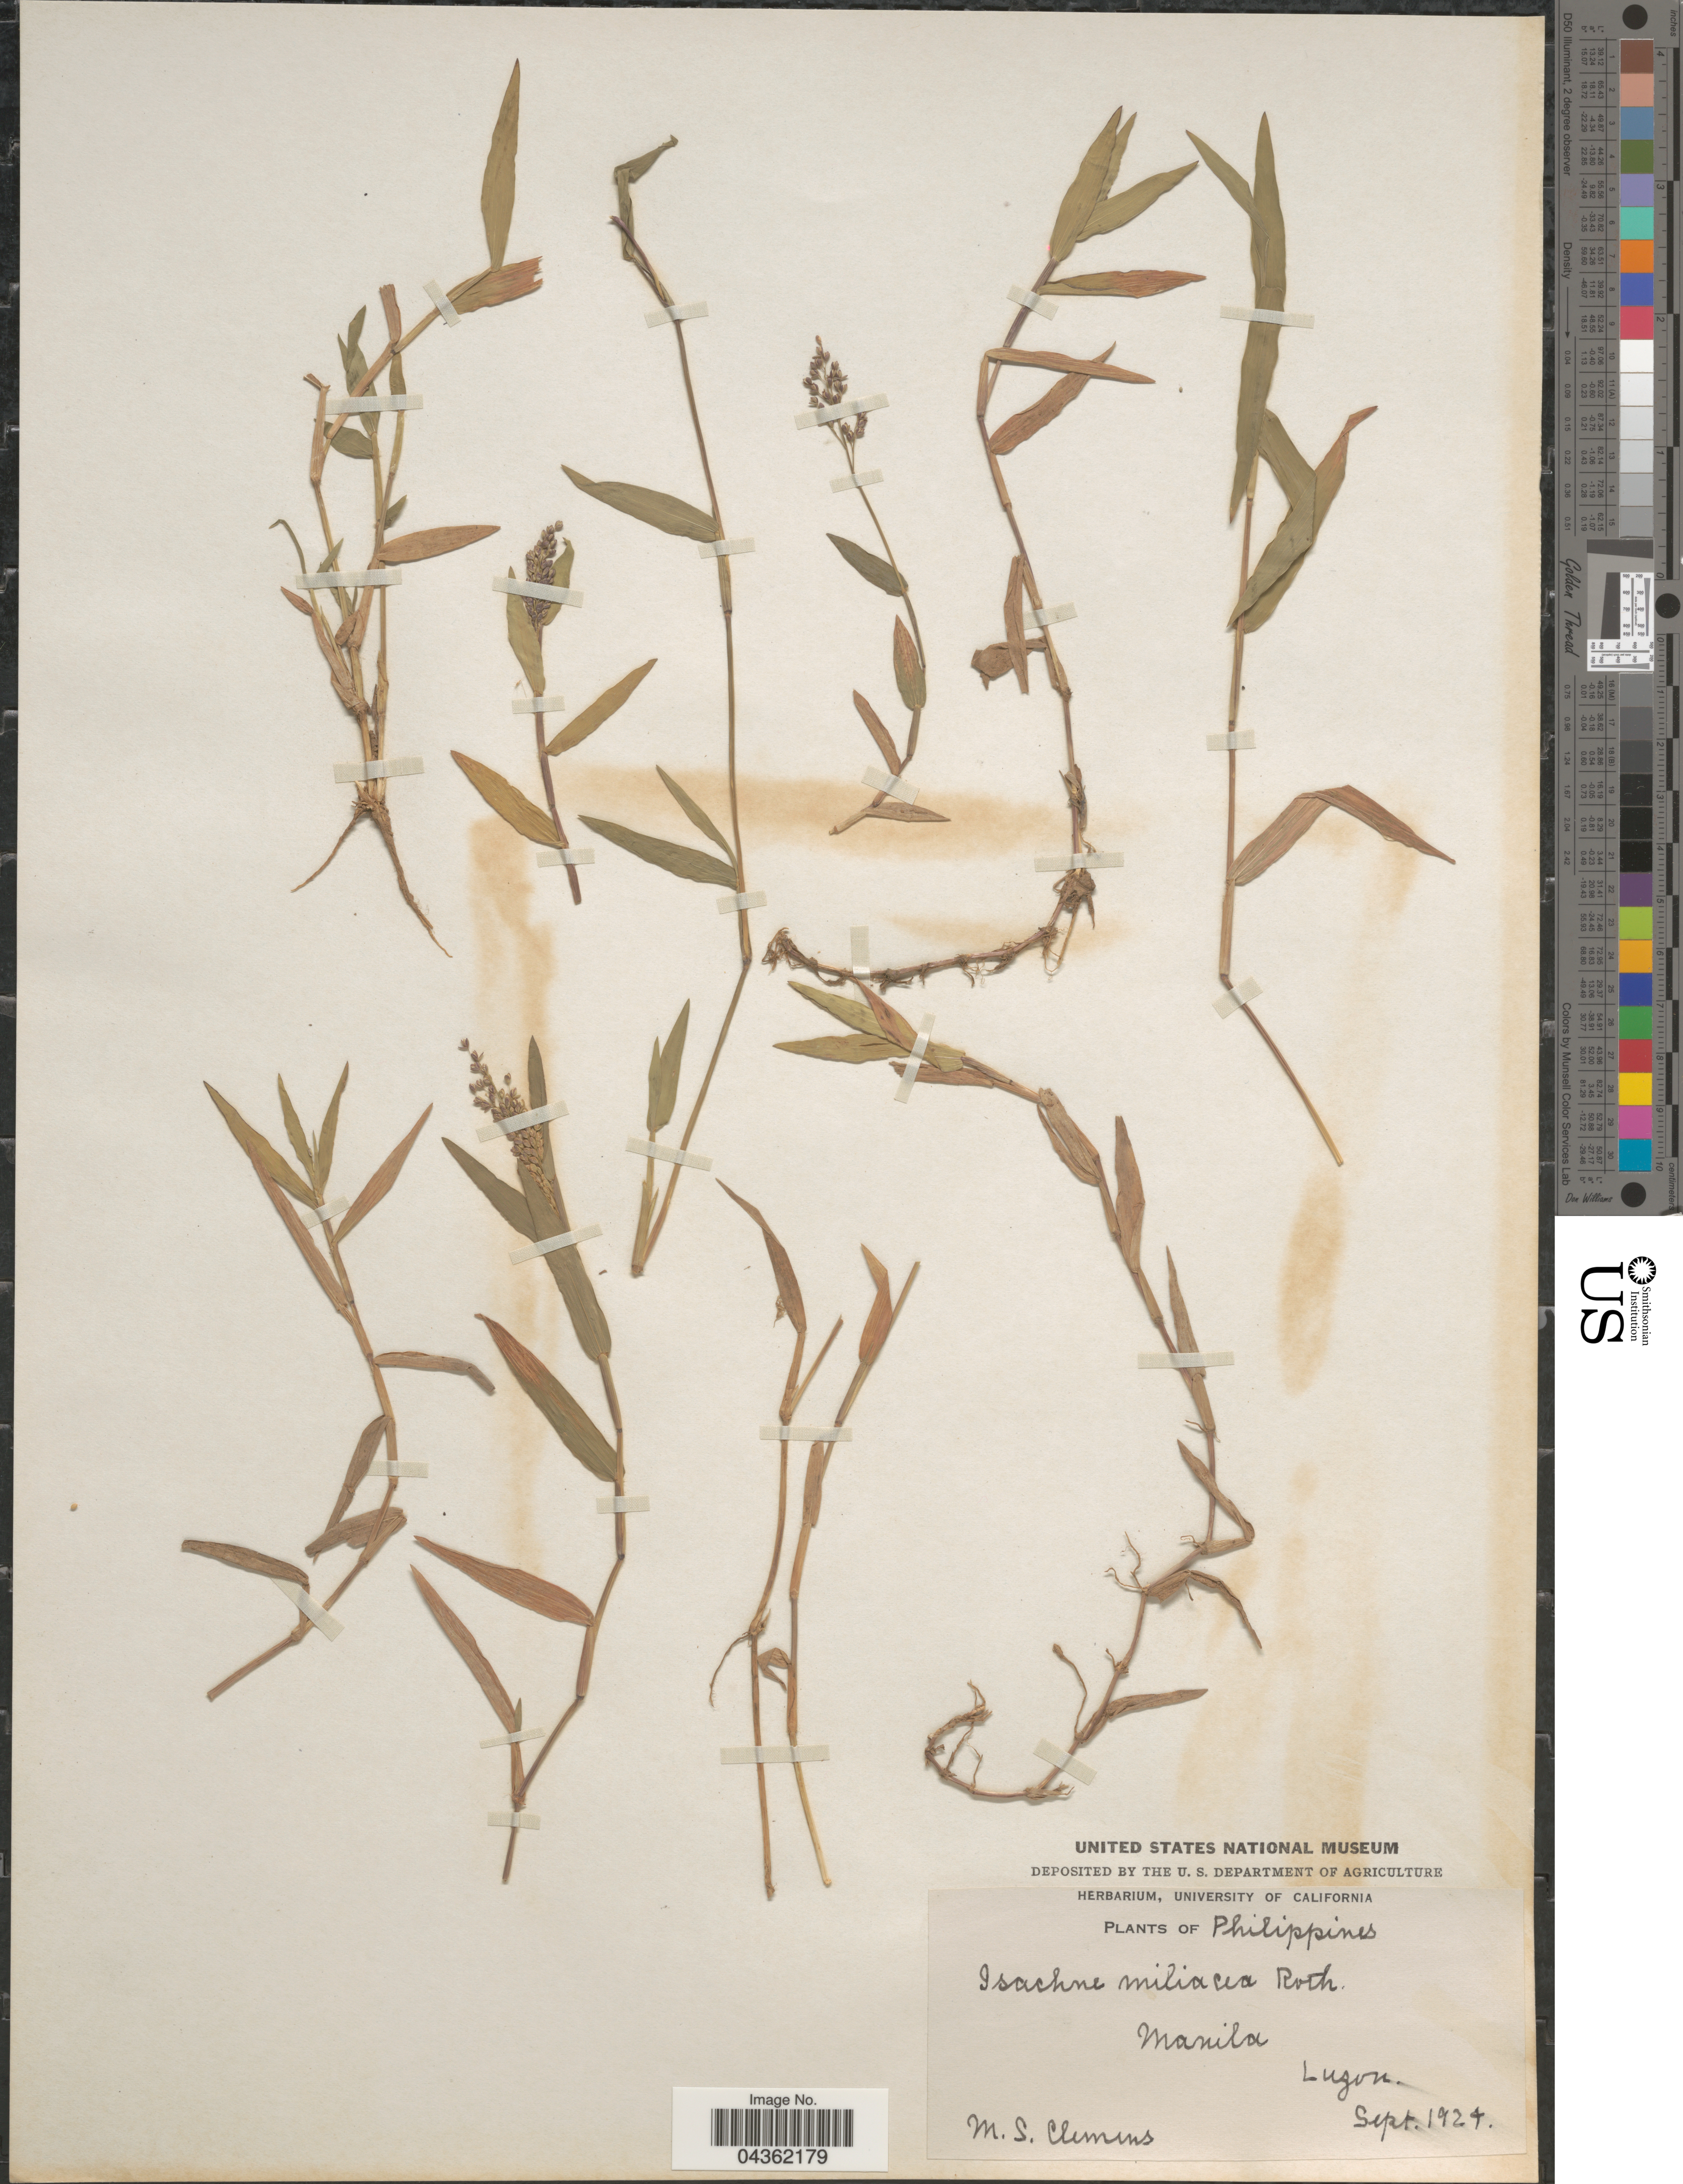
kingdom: Plantae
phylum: Tracheophyta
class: Liliopsida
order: Poales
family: Poaceae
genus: Isachne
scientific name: Isachne minutula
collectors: M. S. Clemens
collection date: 1924-09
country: Philippines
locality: Manila, Luzon.